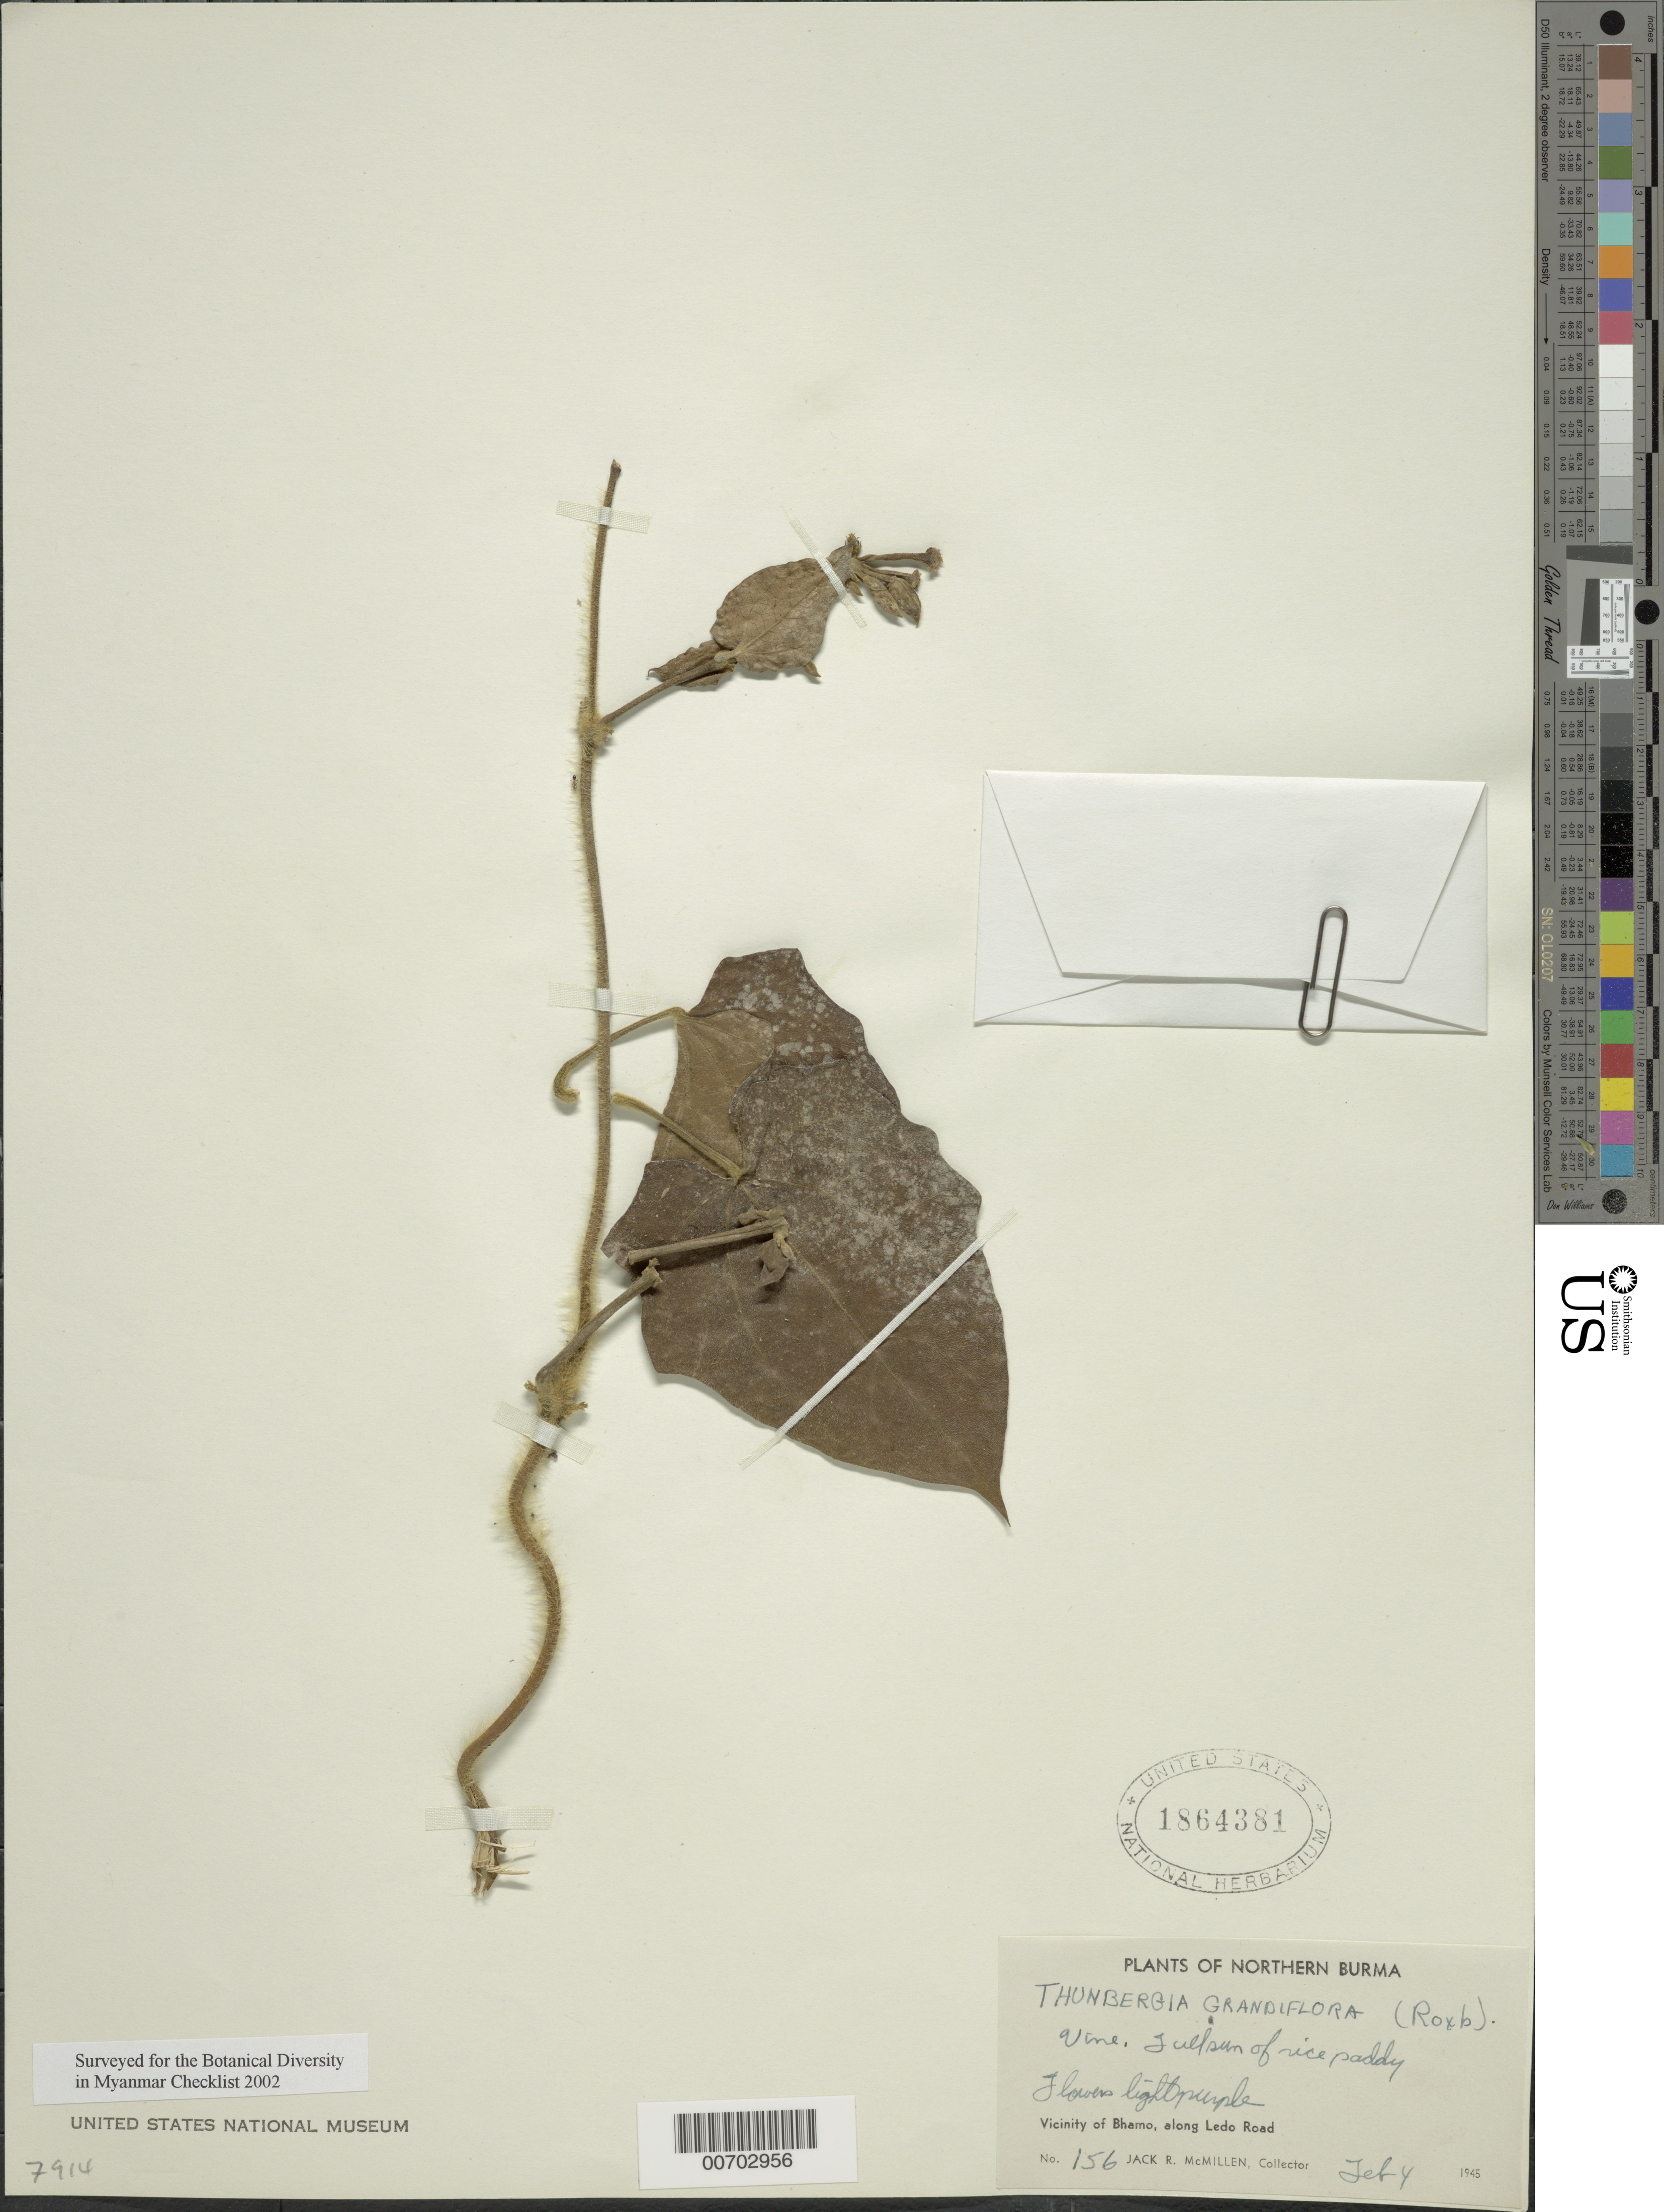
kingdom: Plantae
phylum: Tracheophyta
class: Magnoliopsida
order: Lamiales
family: Acanthaceae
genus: Thunbergia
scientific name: Thunbergia grandiflora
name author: Roxb.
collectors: J. McMillen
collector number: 156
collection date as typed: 04 Feb 1945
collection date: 1945-02-04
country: Myanmar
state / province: Kachin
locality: Bhamo, along Ledo Road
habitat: Full sun of rice paddy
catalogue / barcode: US 1864381